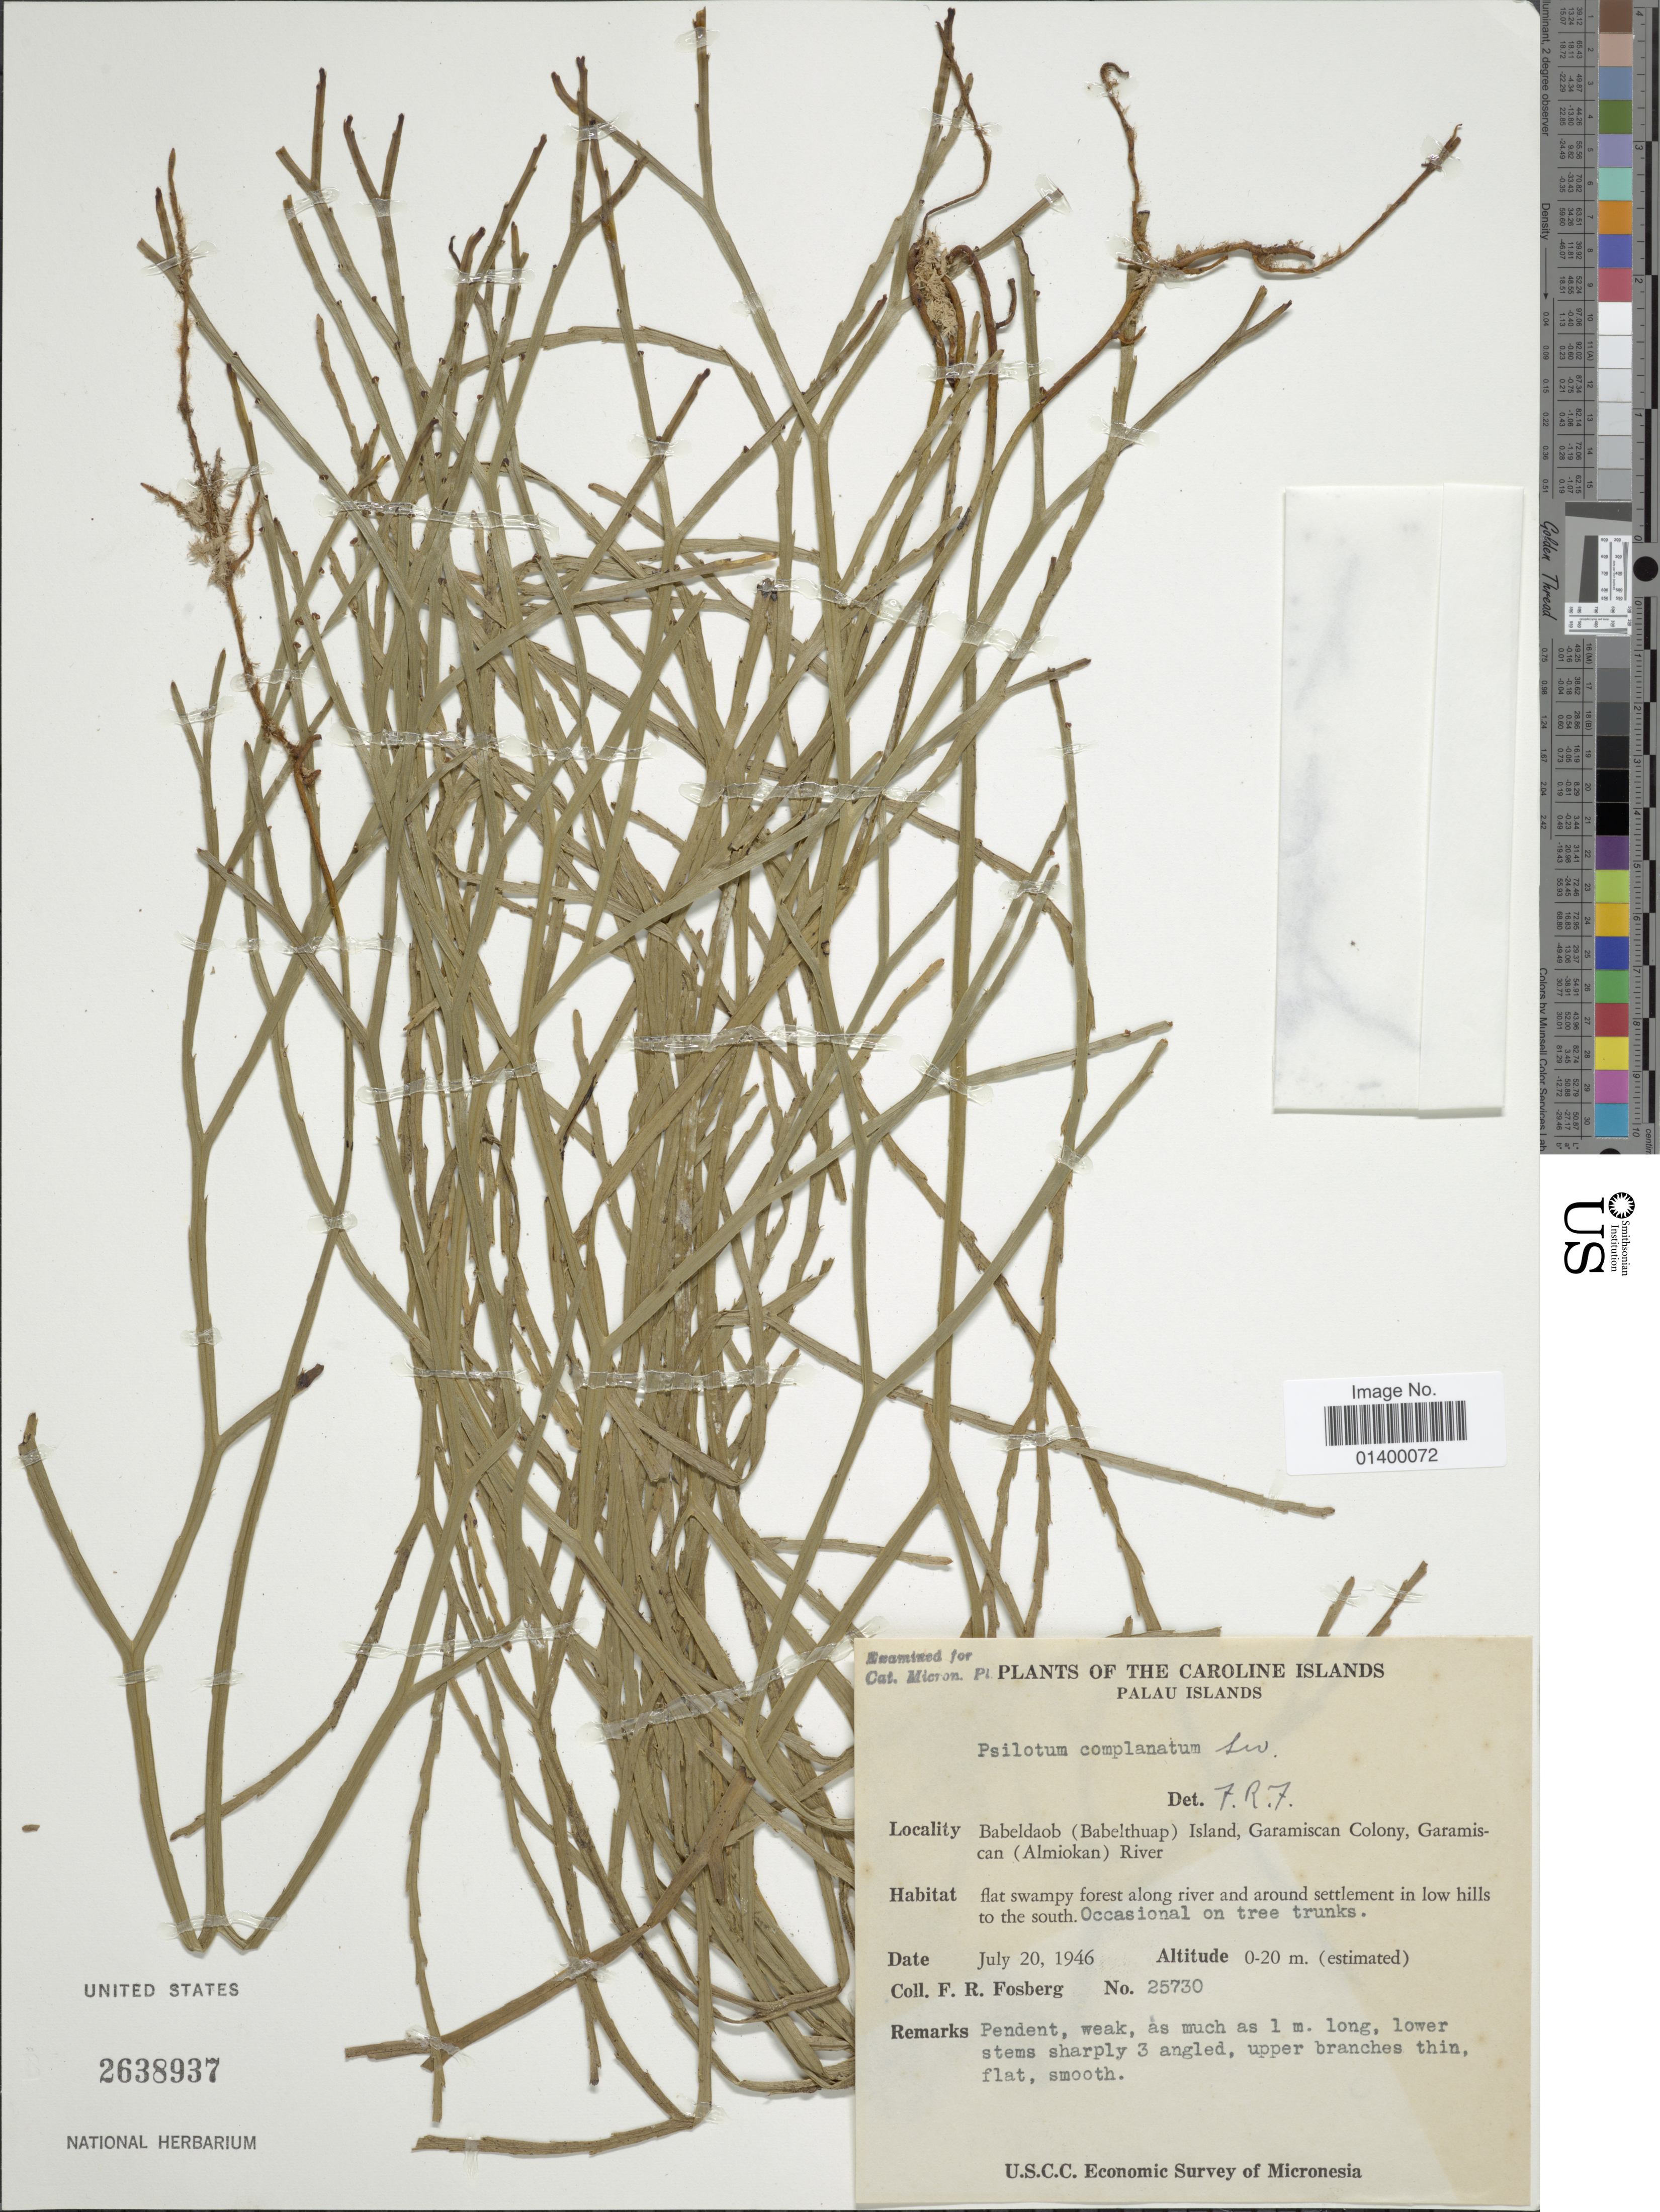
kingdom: Plantae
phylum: Tracheophyta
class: Polypodiopsida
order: Psilotales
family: Psilotaceae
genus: Psilotum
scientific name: Psilotum complanatum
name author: Sw.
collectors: F. R. Fosberg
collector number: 25730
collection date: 1946-07-20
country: Palau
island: Babeldaob [Babelthuap]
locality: Caroline Islands, Palau Islands, Babeldaob (Babelthuap) Island, Garamiscan Colony, Garamiscan (Almiokan) River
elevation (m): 0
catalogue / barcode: US 2638937